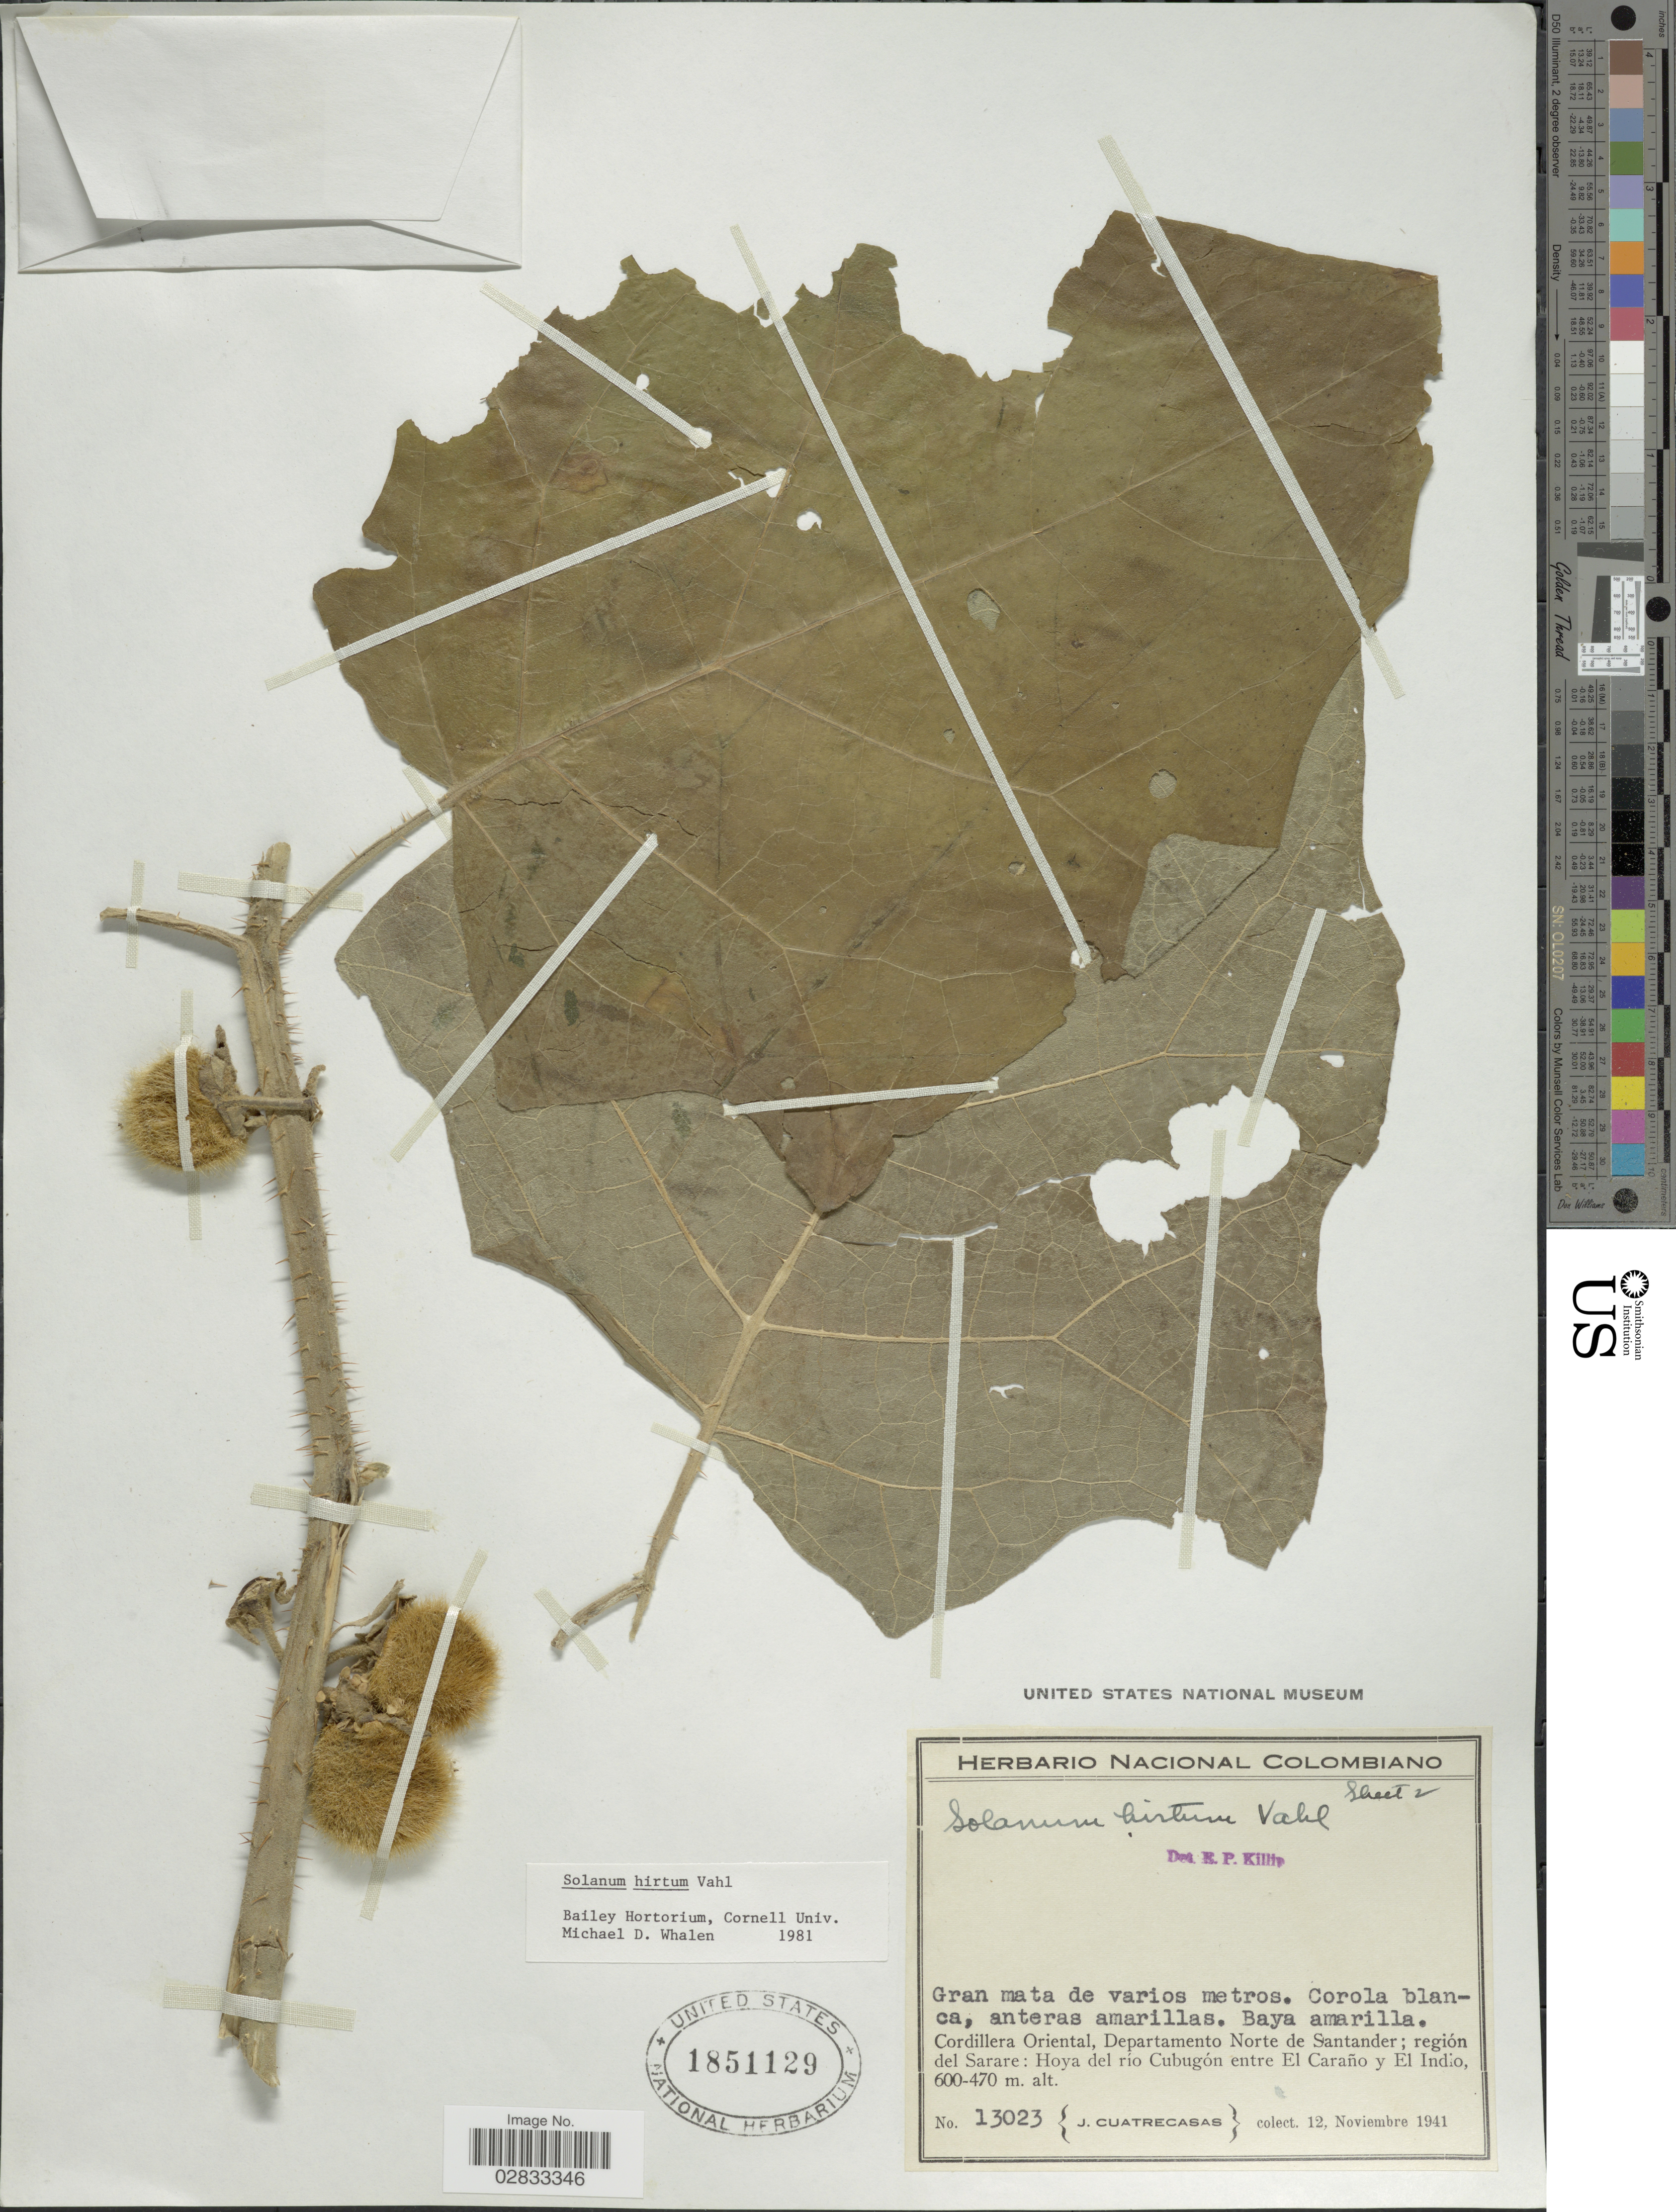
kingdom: Plantae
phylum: Tracheophyta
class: Magnoliopsida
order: Solanales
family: Solanaceae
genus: Solanum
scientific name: Solanum hirtum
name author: Vahl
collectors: J. Cuatrecasas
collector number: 13023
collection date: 1941-11-12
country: Colombia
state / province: Norte de Santander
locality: Cordillera Oriental, Departamento Norte de Santander; región del Sarare: Hoya del río Cubugón entre El Caraño y El Indio.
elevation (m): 470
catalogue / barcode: US 1851129